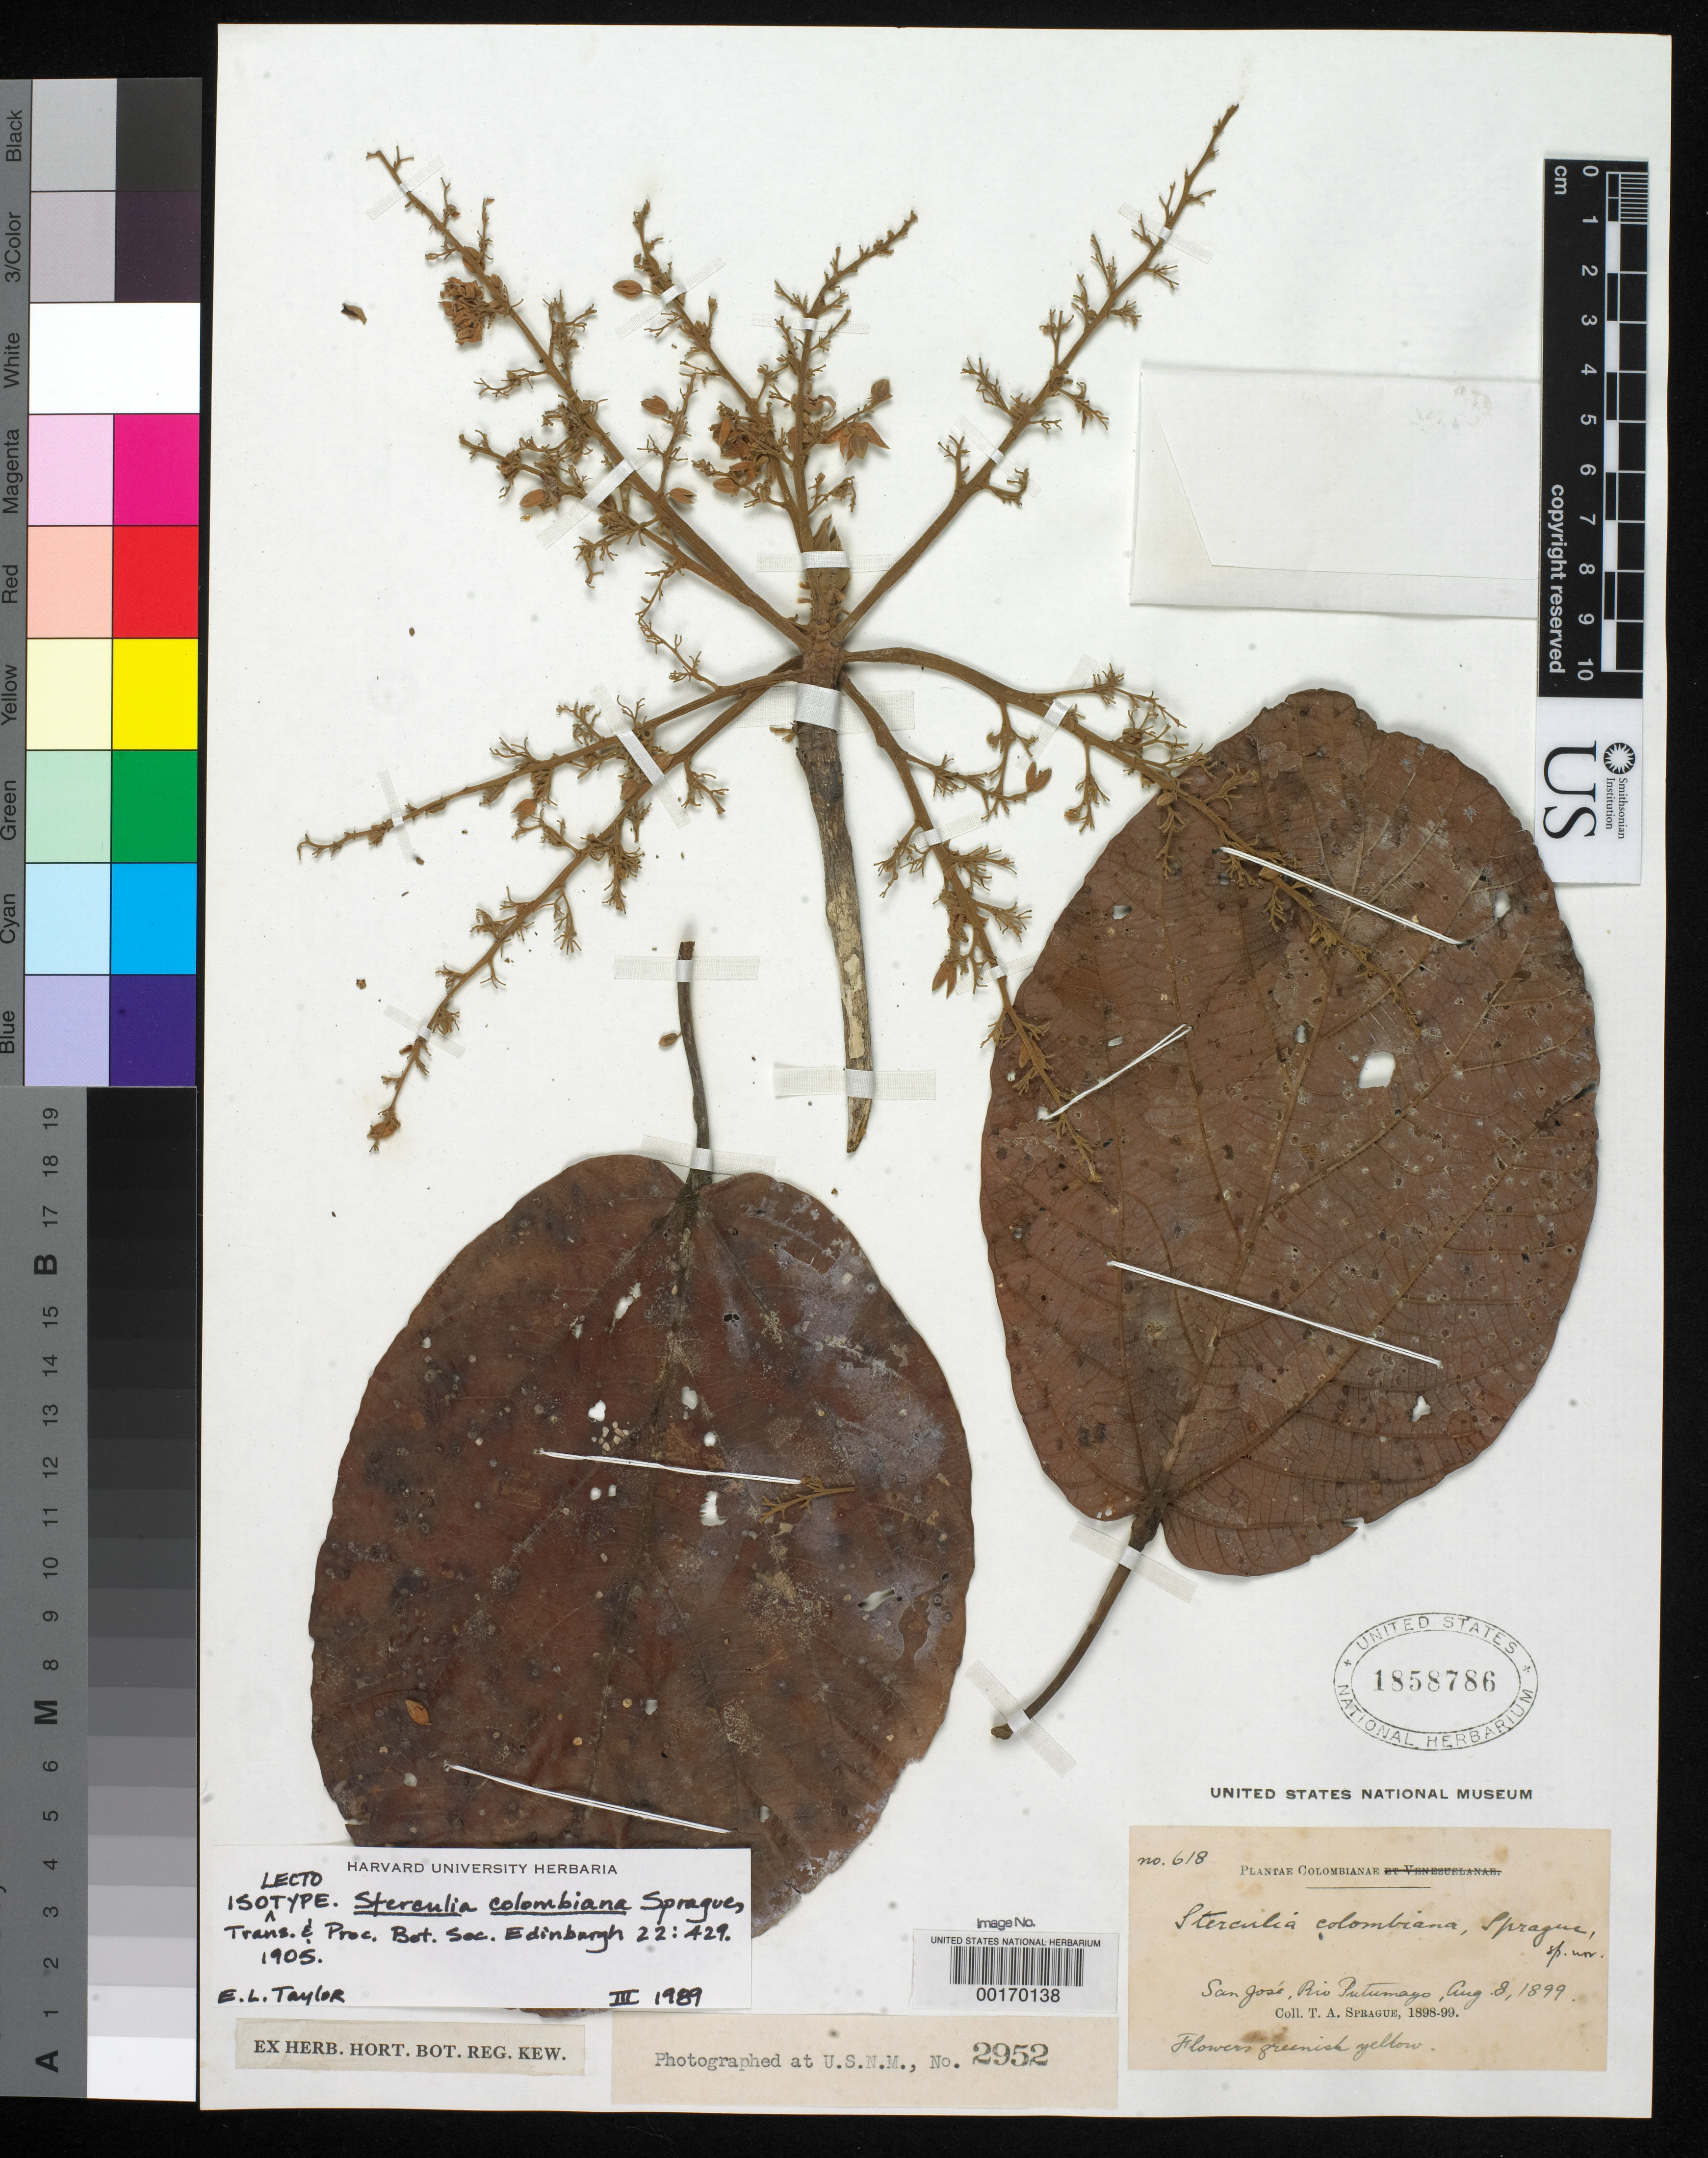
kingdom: Plantae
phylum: Tracheophyta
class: Magnoliopsida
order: Malvales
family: Malvaceae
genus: Sterculia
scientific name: Sterculia colombiana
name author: Sprague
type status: Isolectotype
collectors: T. A. Sprague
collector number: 618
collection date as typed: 08 Aug 1899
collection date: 1899-08-08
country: Colombia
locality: San Jose, Rio Putumayo.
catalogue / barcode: US 1858786